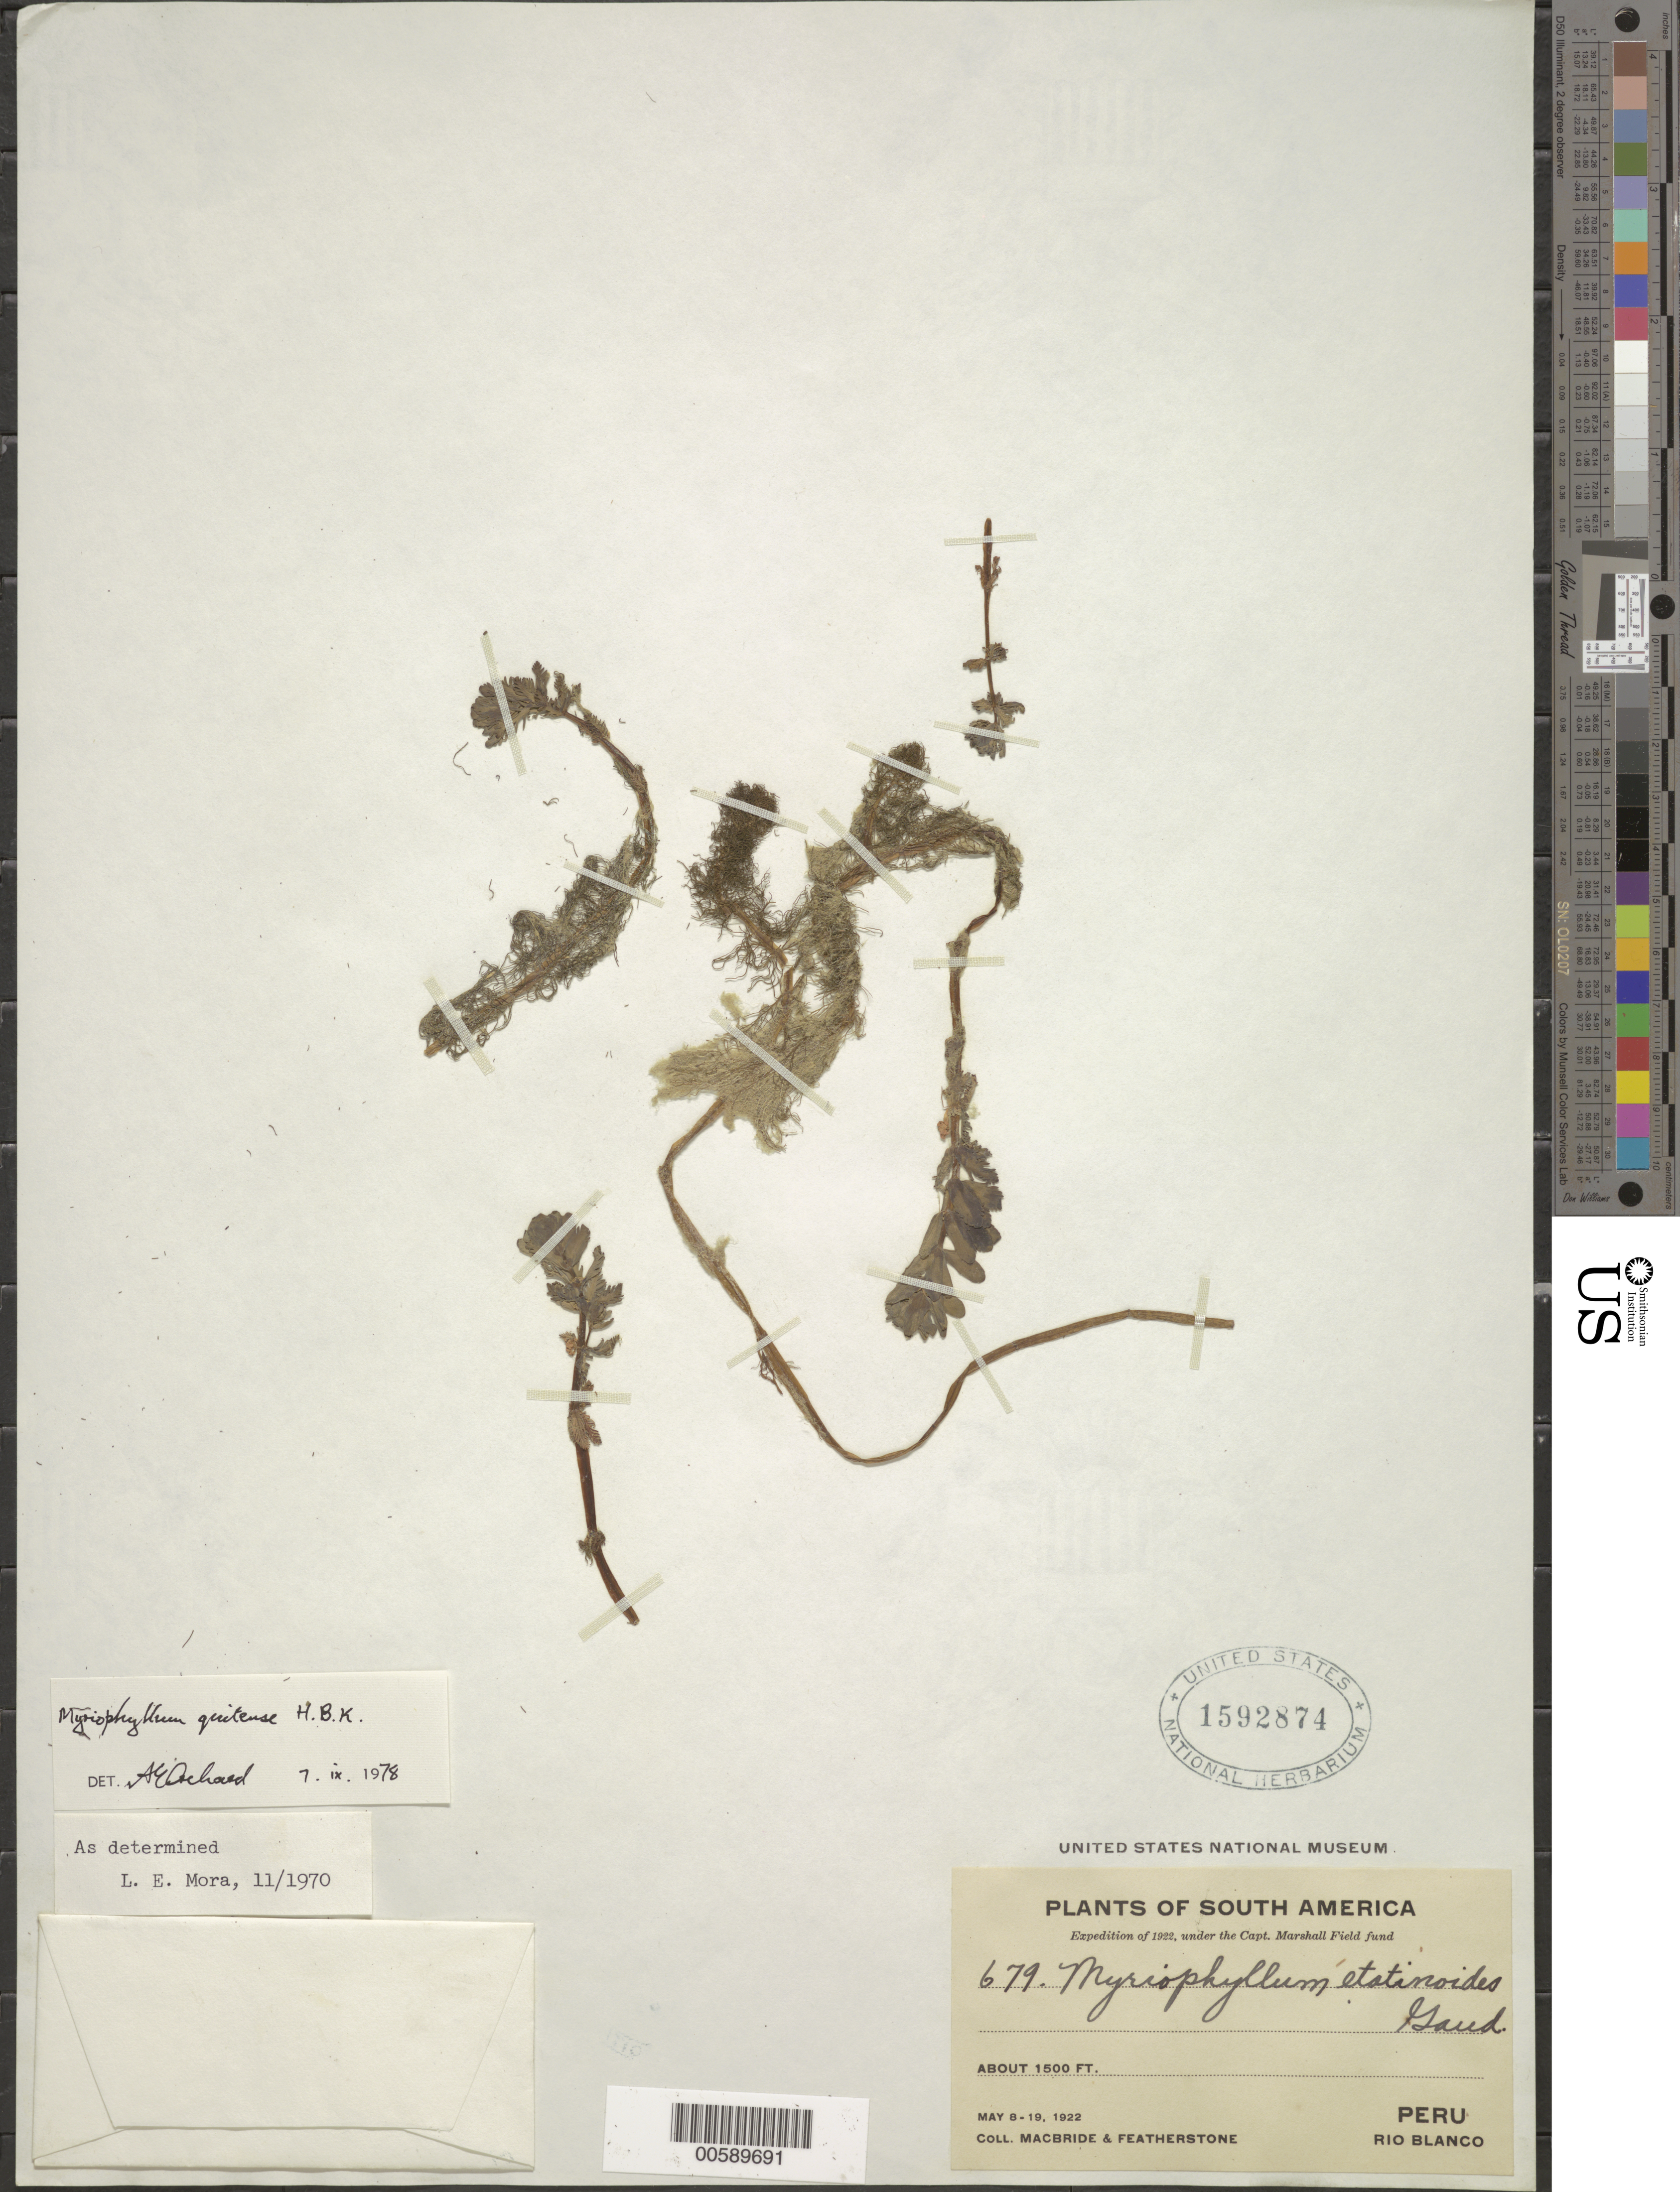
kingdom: Plantae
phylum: Tracheophyta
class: Magnoliopsida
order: Saxifragales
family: Haloragaceae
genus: Myriophyllum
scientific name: Myriophyllum quitense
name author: Kunth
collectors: J. F. Macbride & W. Featherstone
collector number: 679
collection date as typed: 08 May 1922 to 19 May 1922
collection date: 1922-05-08/1922-05-19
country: Peru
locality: Río Blanco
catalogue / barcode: US 1592874